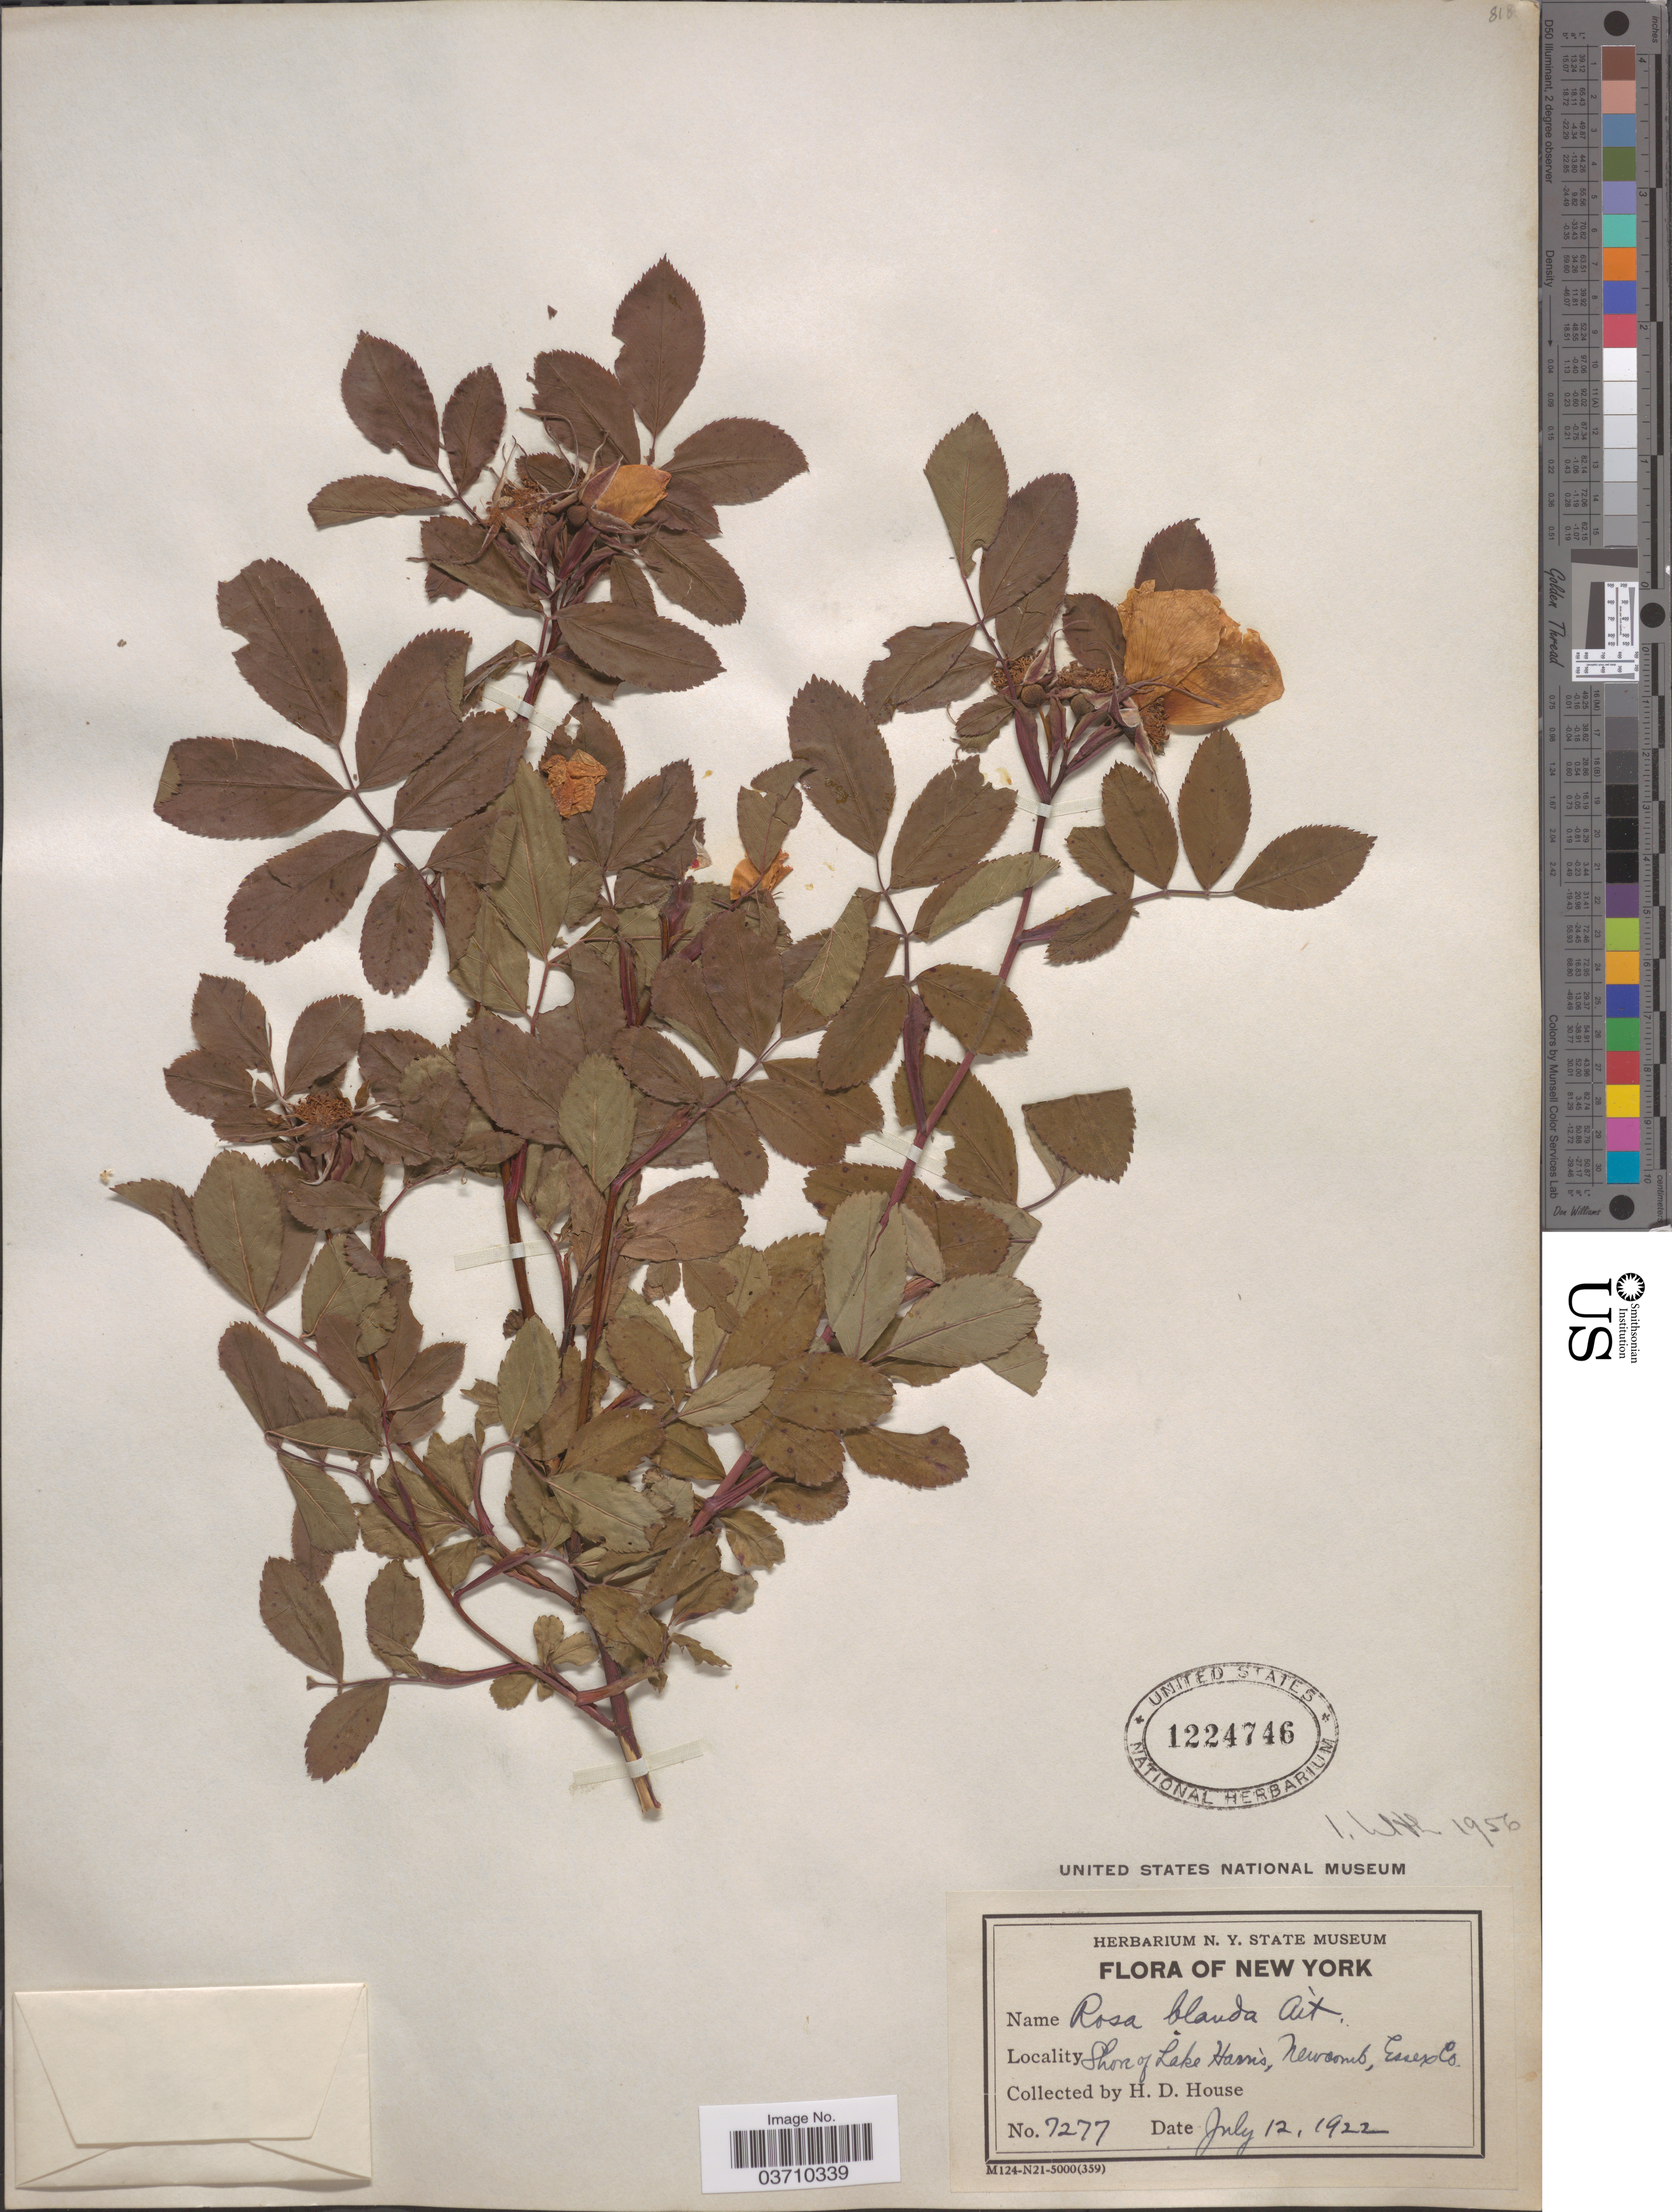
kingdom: Plantae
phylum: Tracheophyta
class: Magnoliopsida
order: Rosales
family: Rosaceae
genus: Rosa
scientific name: Rosa blanda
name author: Aiton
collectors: H. D. House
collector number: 7277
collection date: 1922-07-12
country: United States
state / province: New York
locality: Shore of Lake Harris, Newcomb, Essex Co.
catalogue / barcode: US 1224746